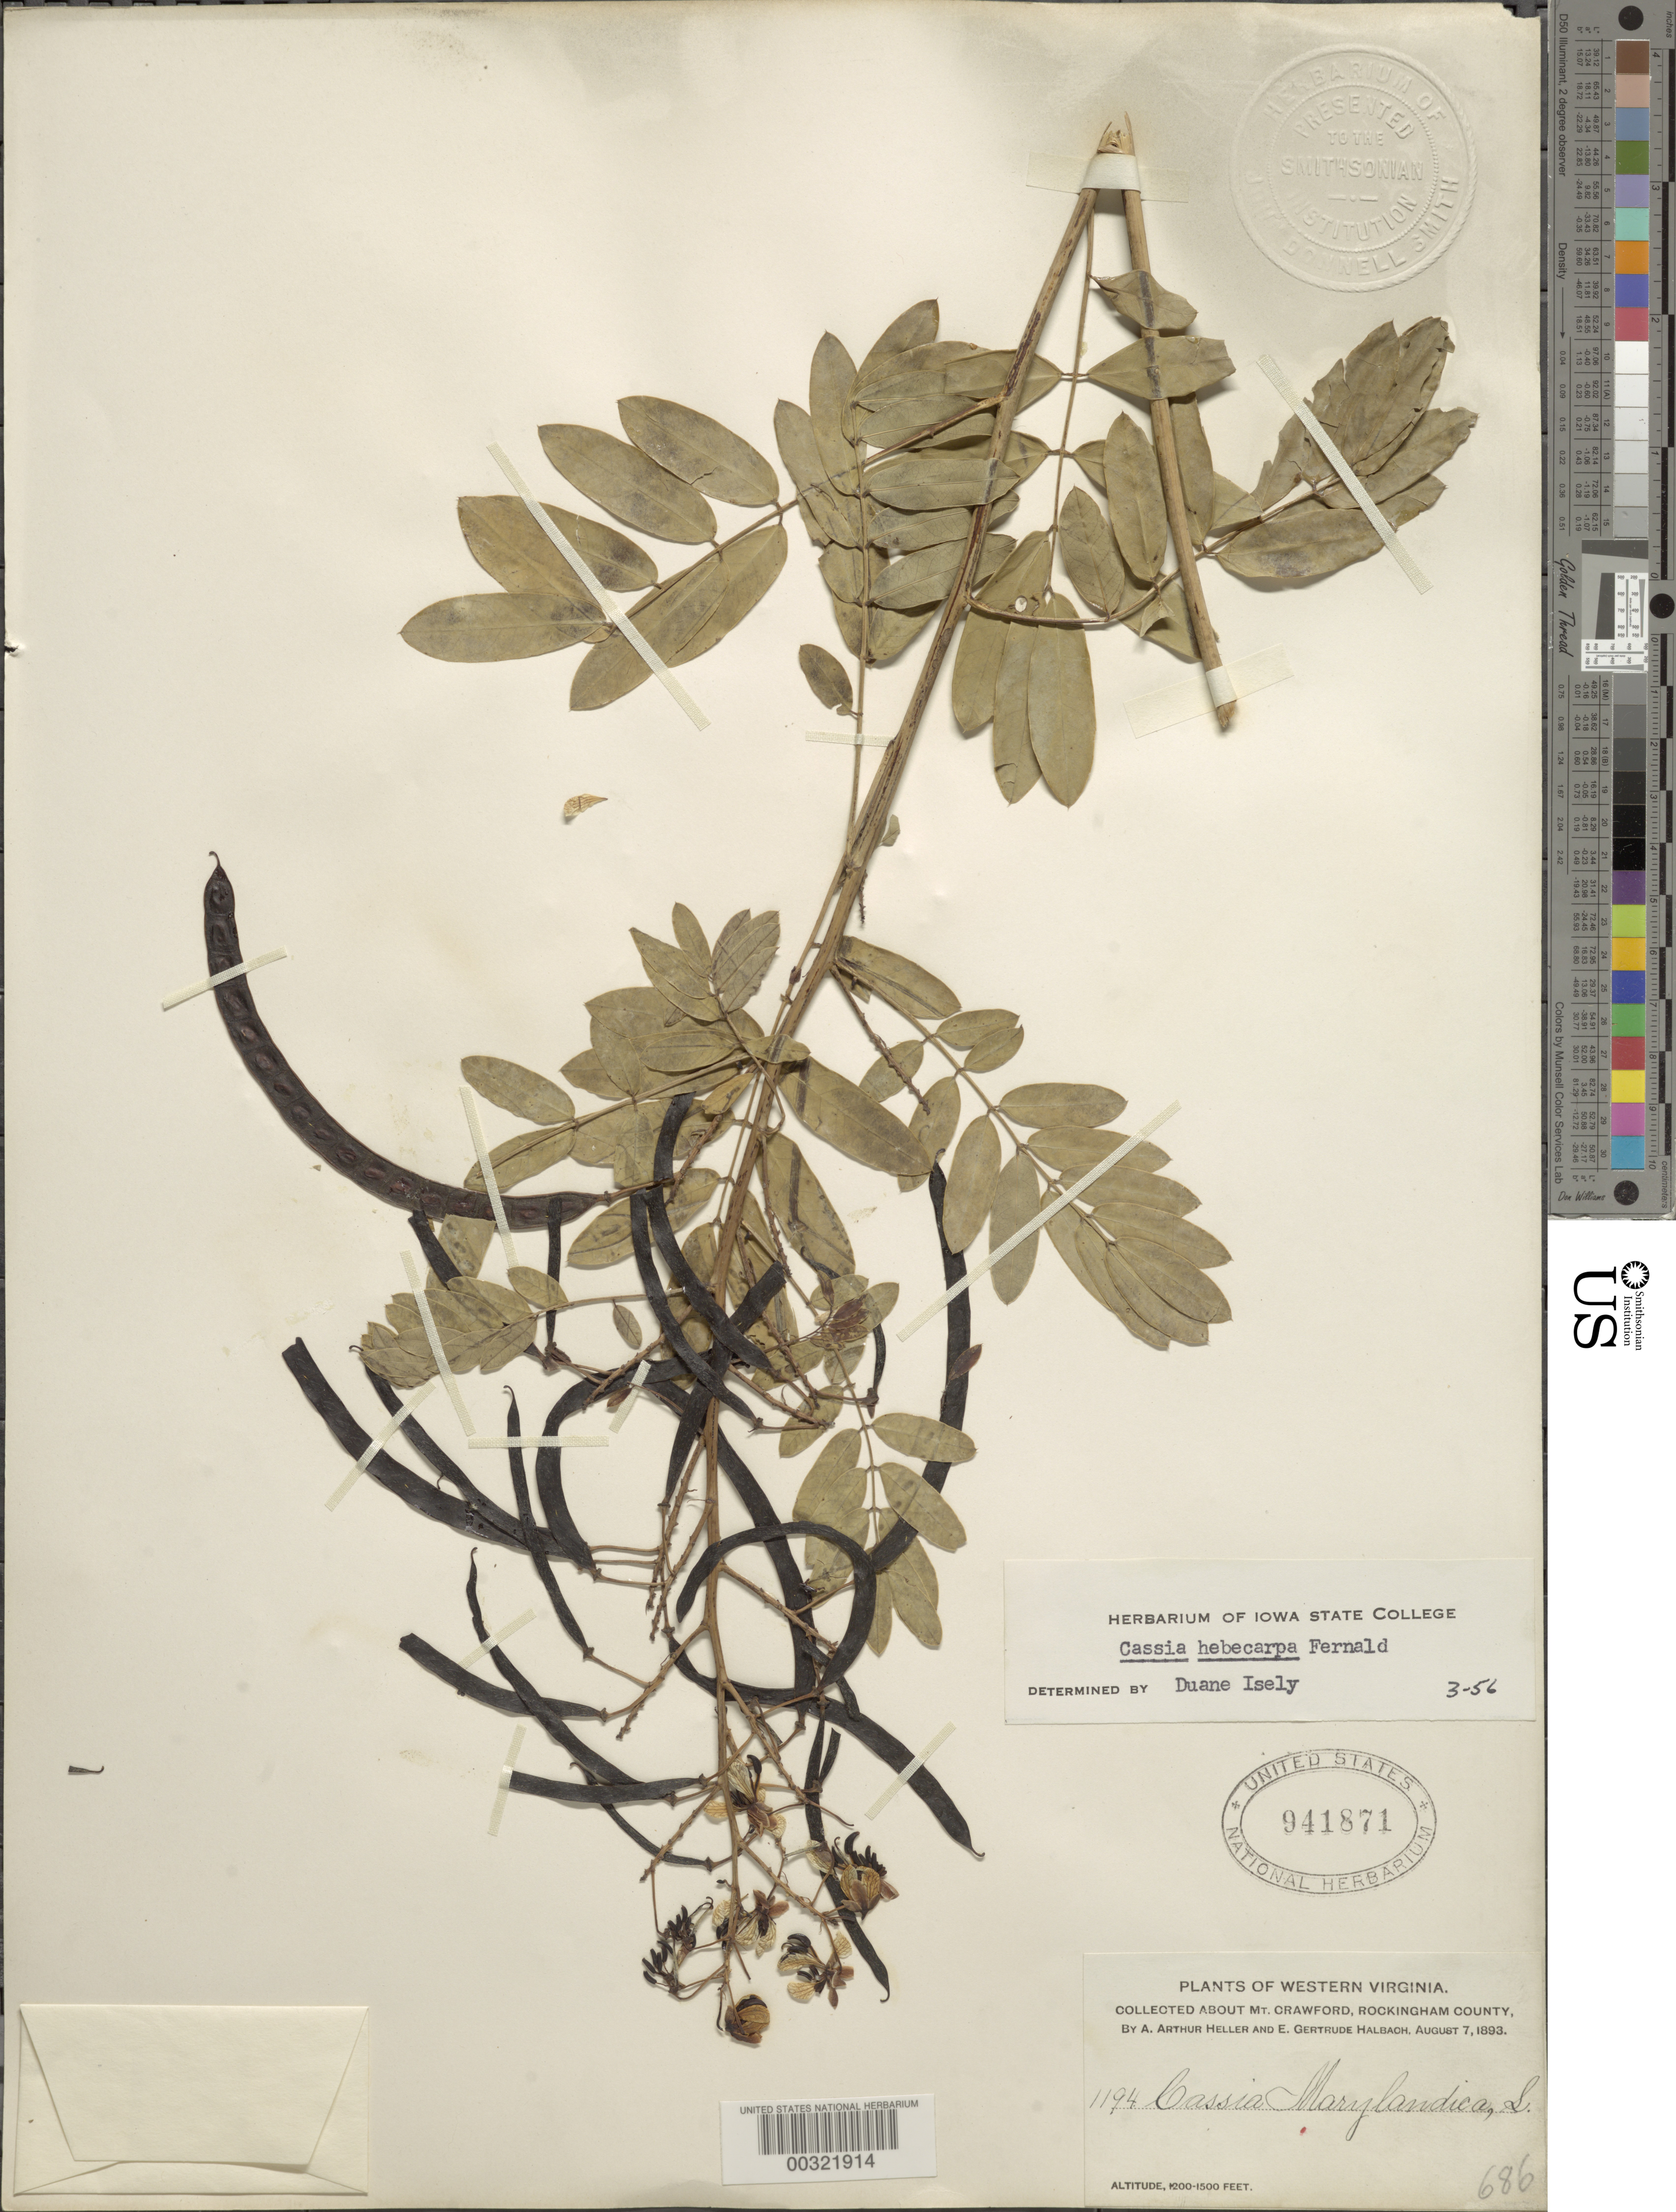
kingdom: Plantae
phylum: Tracheophyta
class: Magnoliopsida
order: Fabales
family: Fabaceae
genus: Senna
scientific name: Senna hebecarpa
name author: (Fernald) H.S. Irwin & Barneby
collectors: A. A. Heller & E. G. Halbach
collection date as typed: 07 Aug 1893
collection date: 1893-08-07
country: United States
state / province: Virginia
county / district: Rockingham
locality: About Mt. Crawford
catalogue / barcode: US 941871